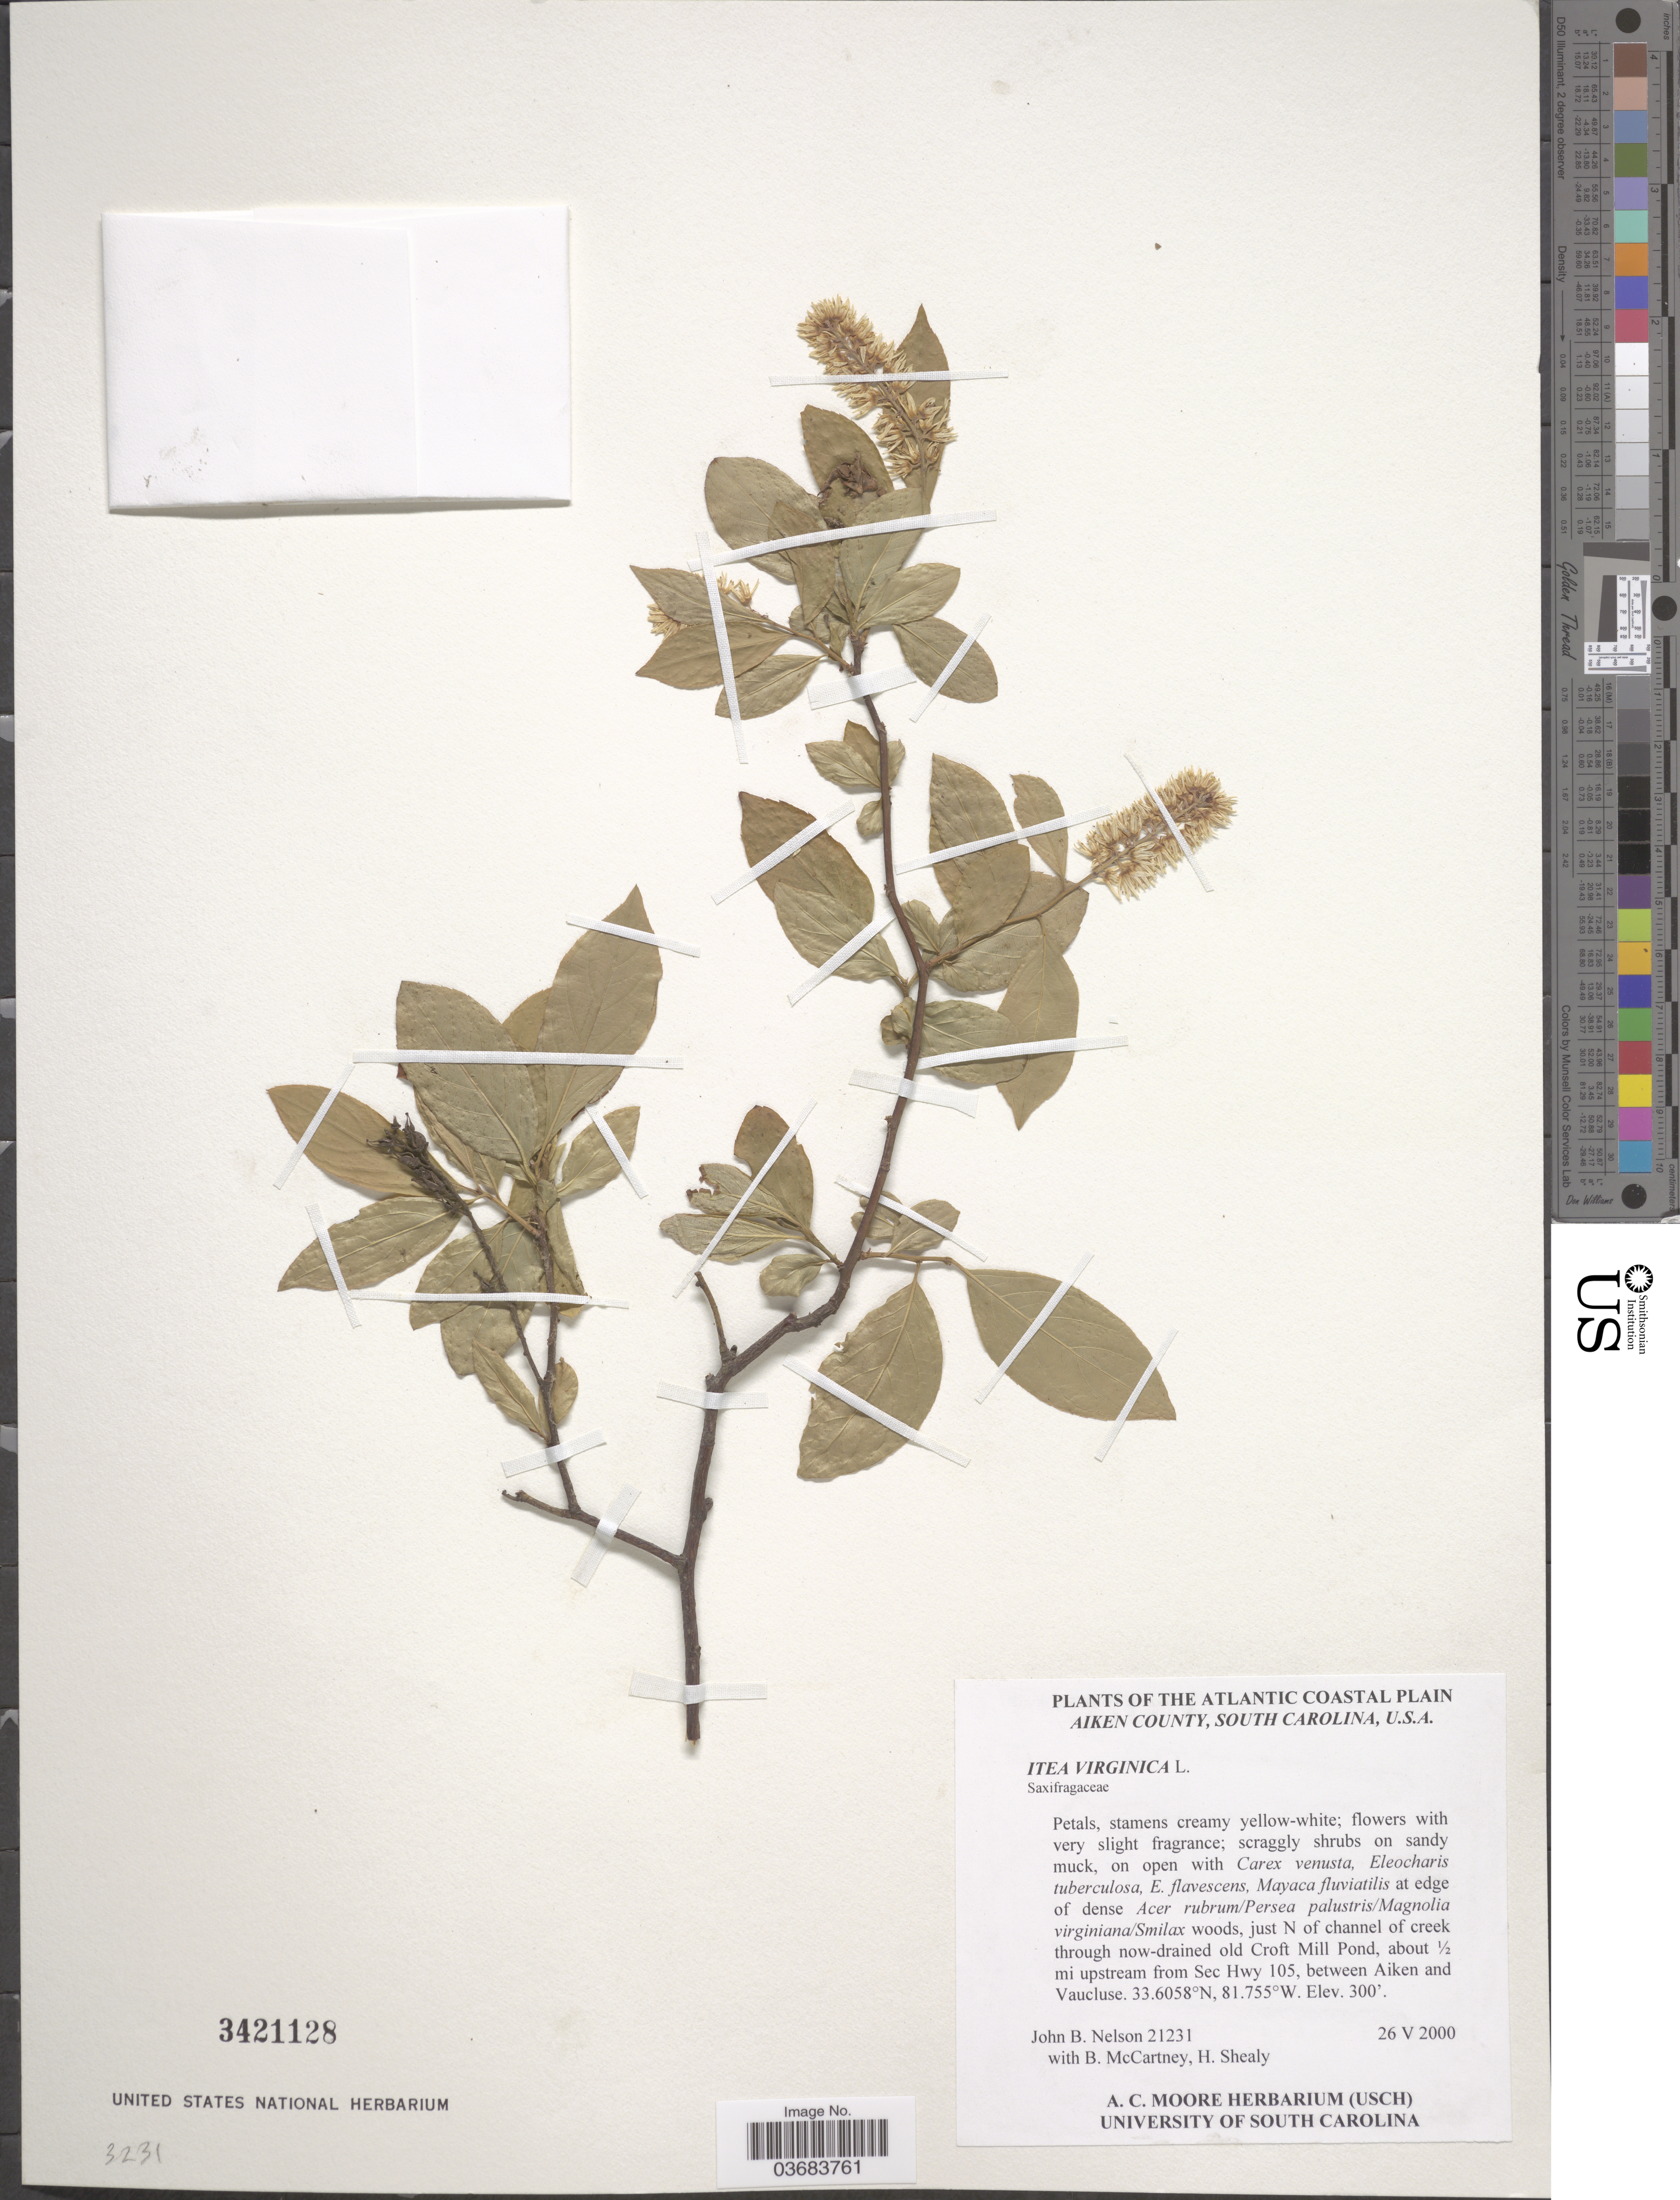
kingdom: Plantae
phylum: Tracheophyta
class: Magnoliopsida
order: Saxifragales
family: Iteaceae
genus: Itea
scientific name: Itea virginica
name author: L.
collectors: J. B. Nelson, B. McCartney & H. Shealy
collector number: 21231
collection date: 2000-05-26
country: United States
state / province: South Carolina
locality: The Atlantic Coastal Plain. Aiken County. Just N of channel of creek through now-drained old Croft Mill Pond, about 1/2 mi upstream from Sec Hwy 105, between Aiken and Vaucluse.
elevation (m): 91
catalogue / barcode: US 3421128